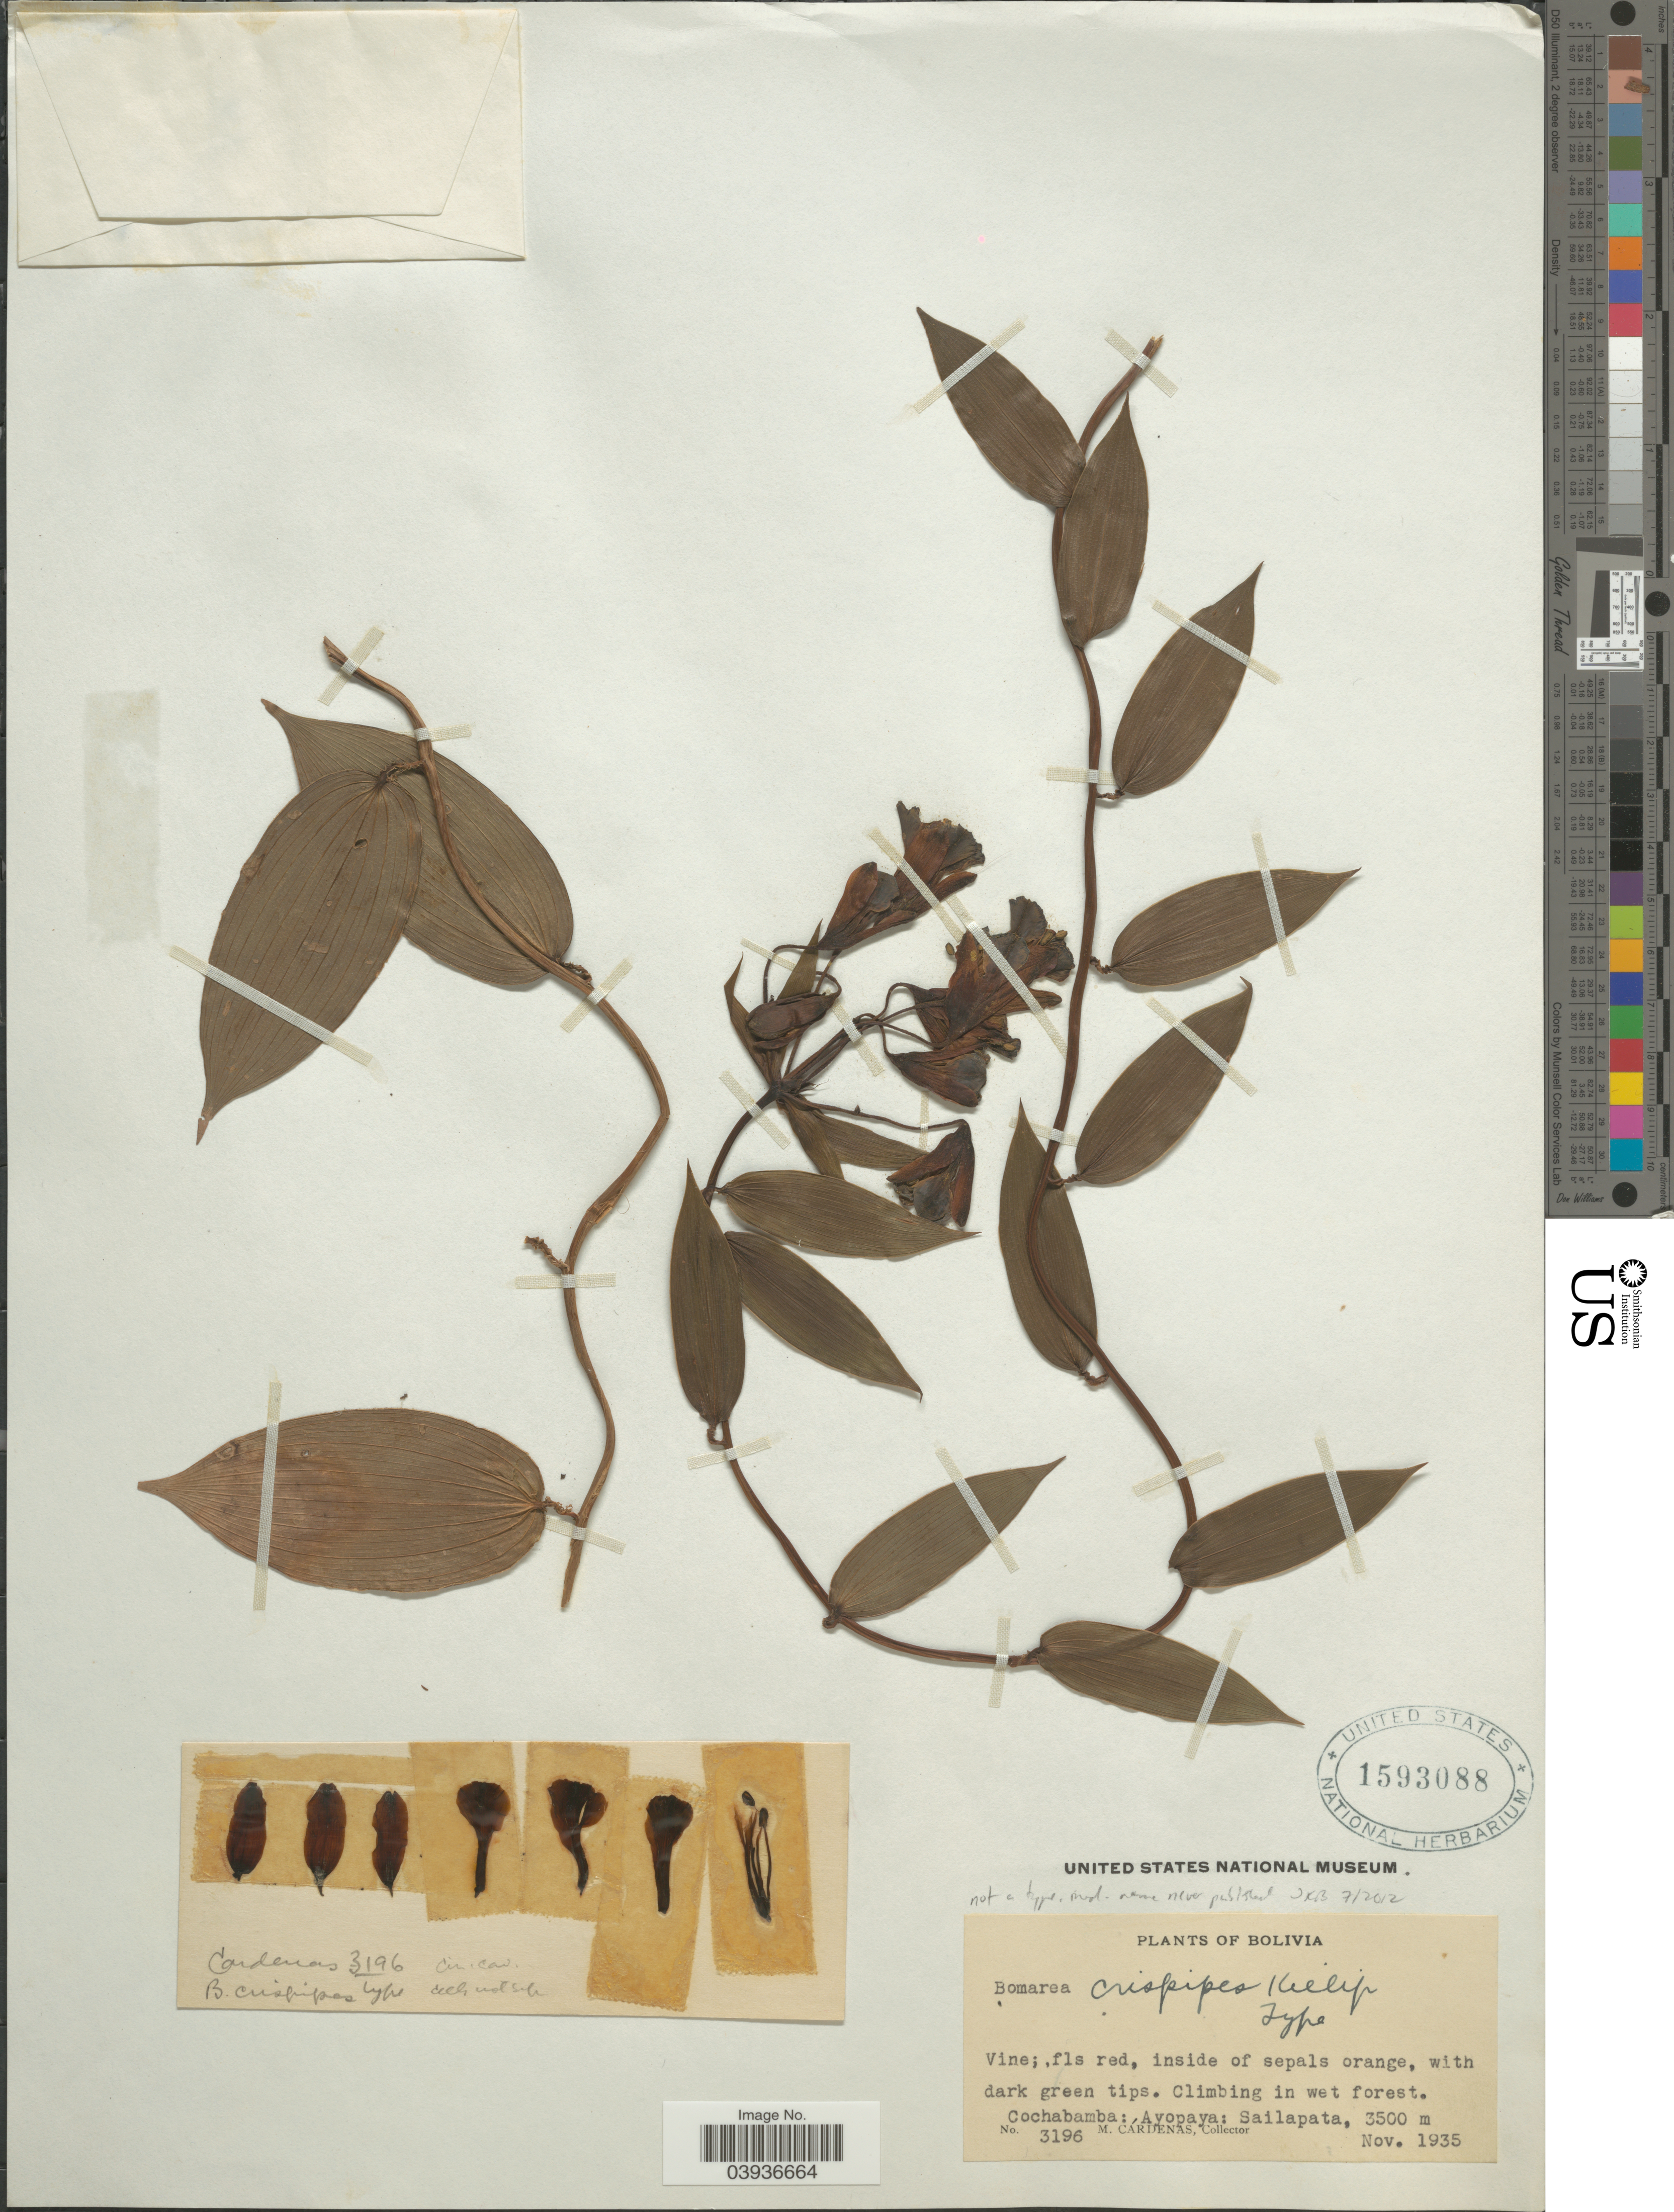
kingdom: Plantae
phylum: Tracheophyta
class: Liliopsida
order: Liliales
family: Alstroemeriaceae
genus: Bomarea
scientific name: Bomarea sp.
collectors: M. Cárdenas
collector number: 3196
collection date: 1935-11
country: Bolivia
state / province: Cochabamba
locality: Ayopaya: Sailapata.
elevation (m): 3500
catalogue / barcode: US 1593088